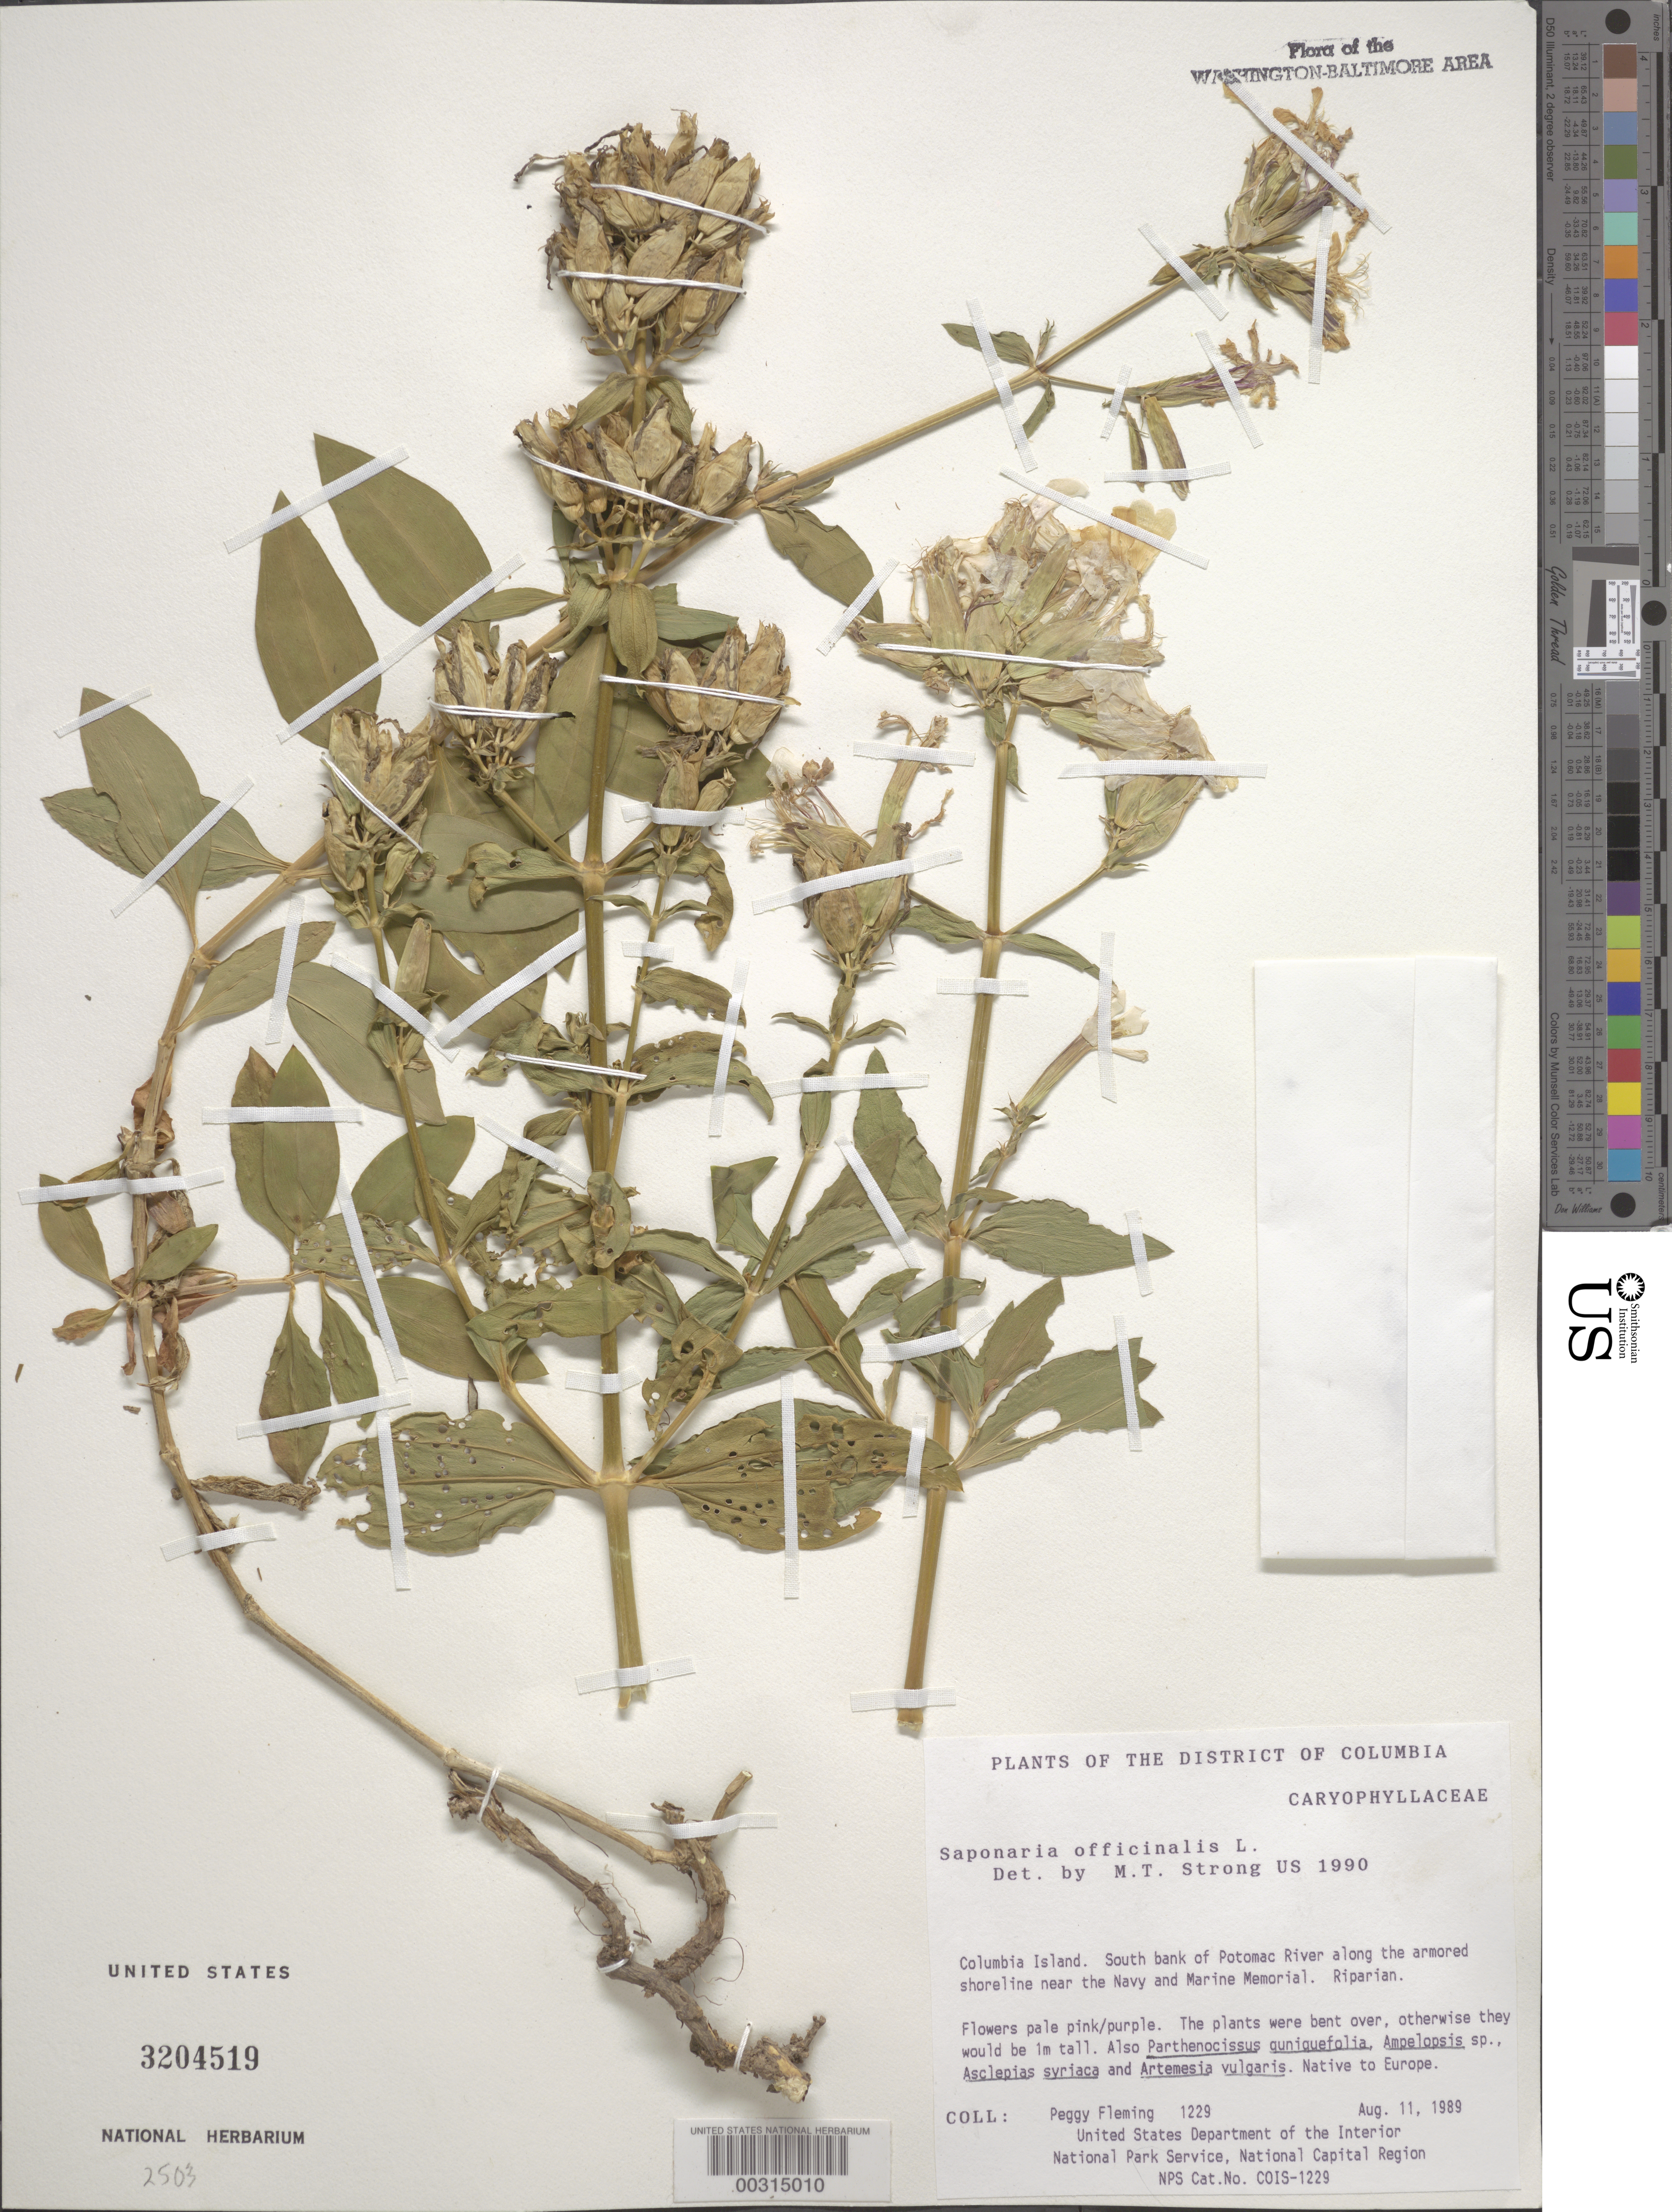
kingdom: Plantae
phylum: Tracheophyta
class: Magnoliopsida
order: Caryophyllales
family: Caryophyllaceae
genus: Saponaria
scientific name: Saponaria officinalis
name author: L.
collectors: P. Fleming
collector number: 1229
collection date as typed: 11 Aug 1989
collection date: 1989-08-11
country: United States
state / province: District of Columbia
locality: Columbia Island, S bank of the Potomac River along the armored shoreline near the Navy and Marine Memorial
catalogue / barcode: US 3204519